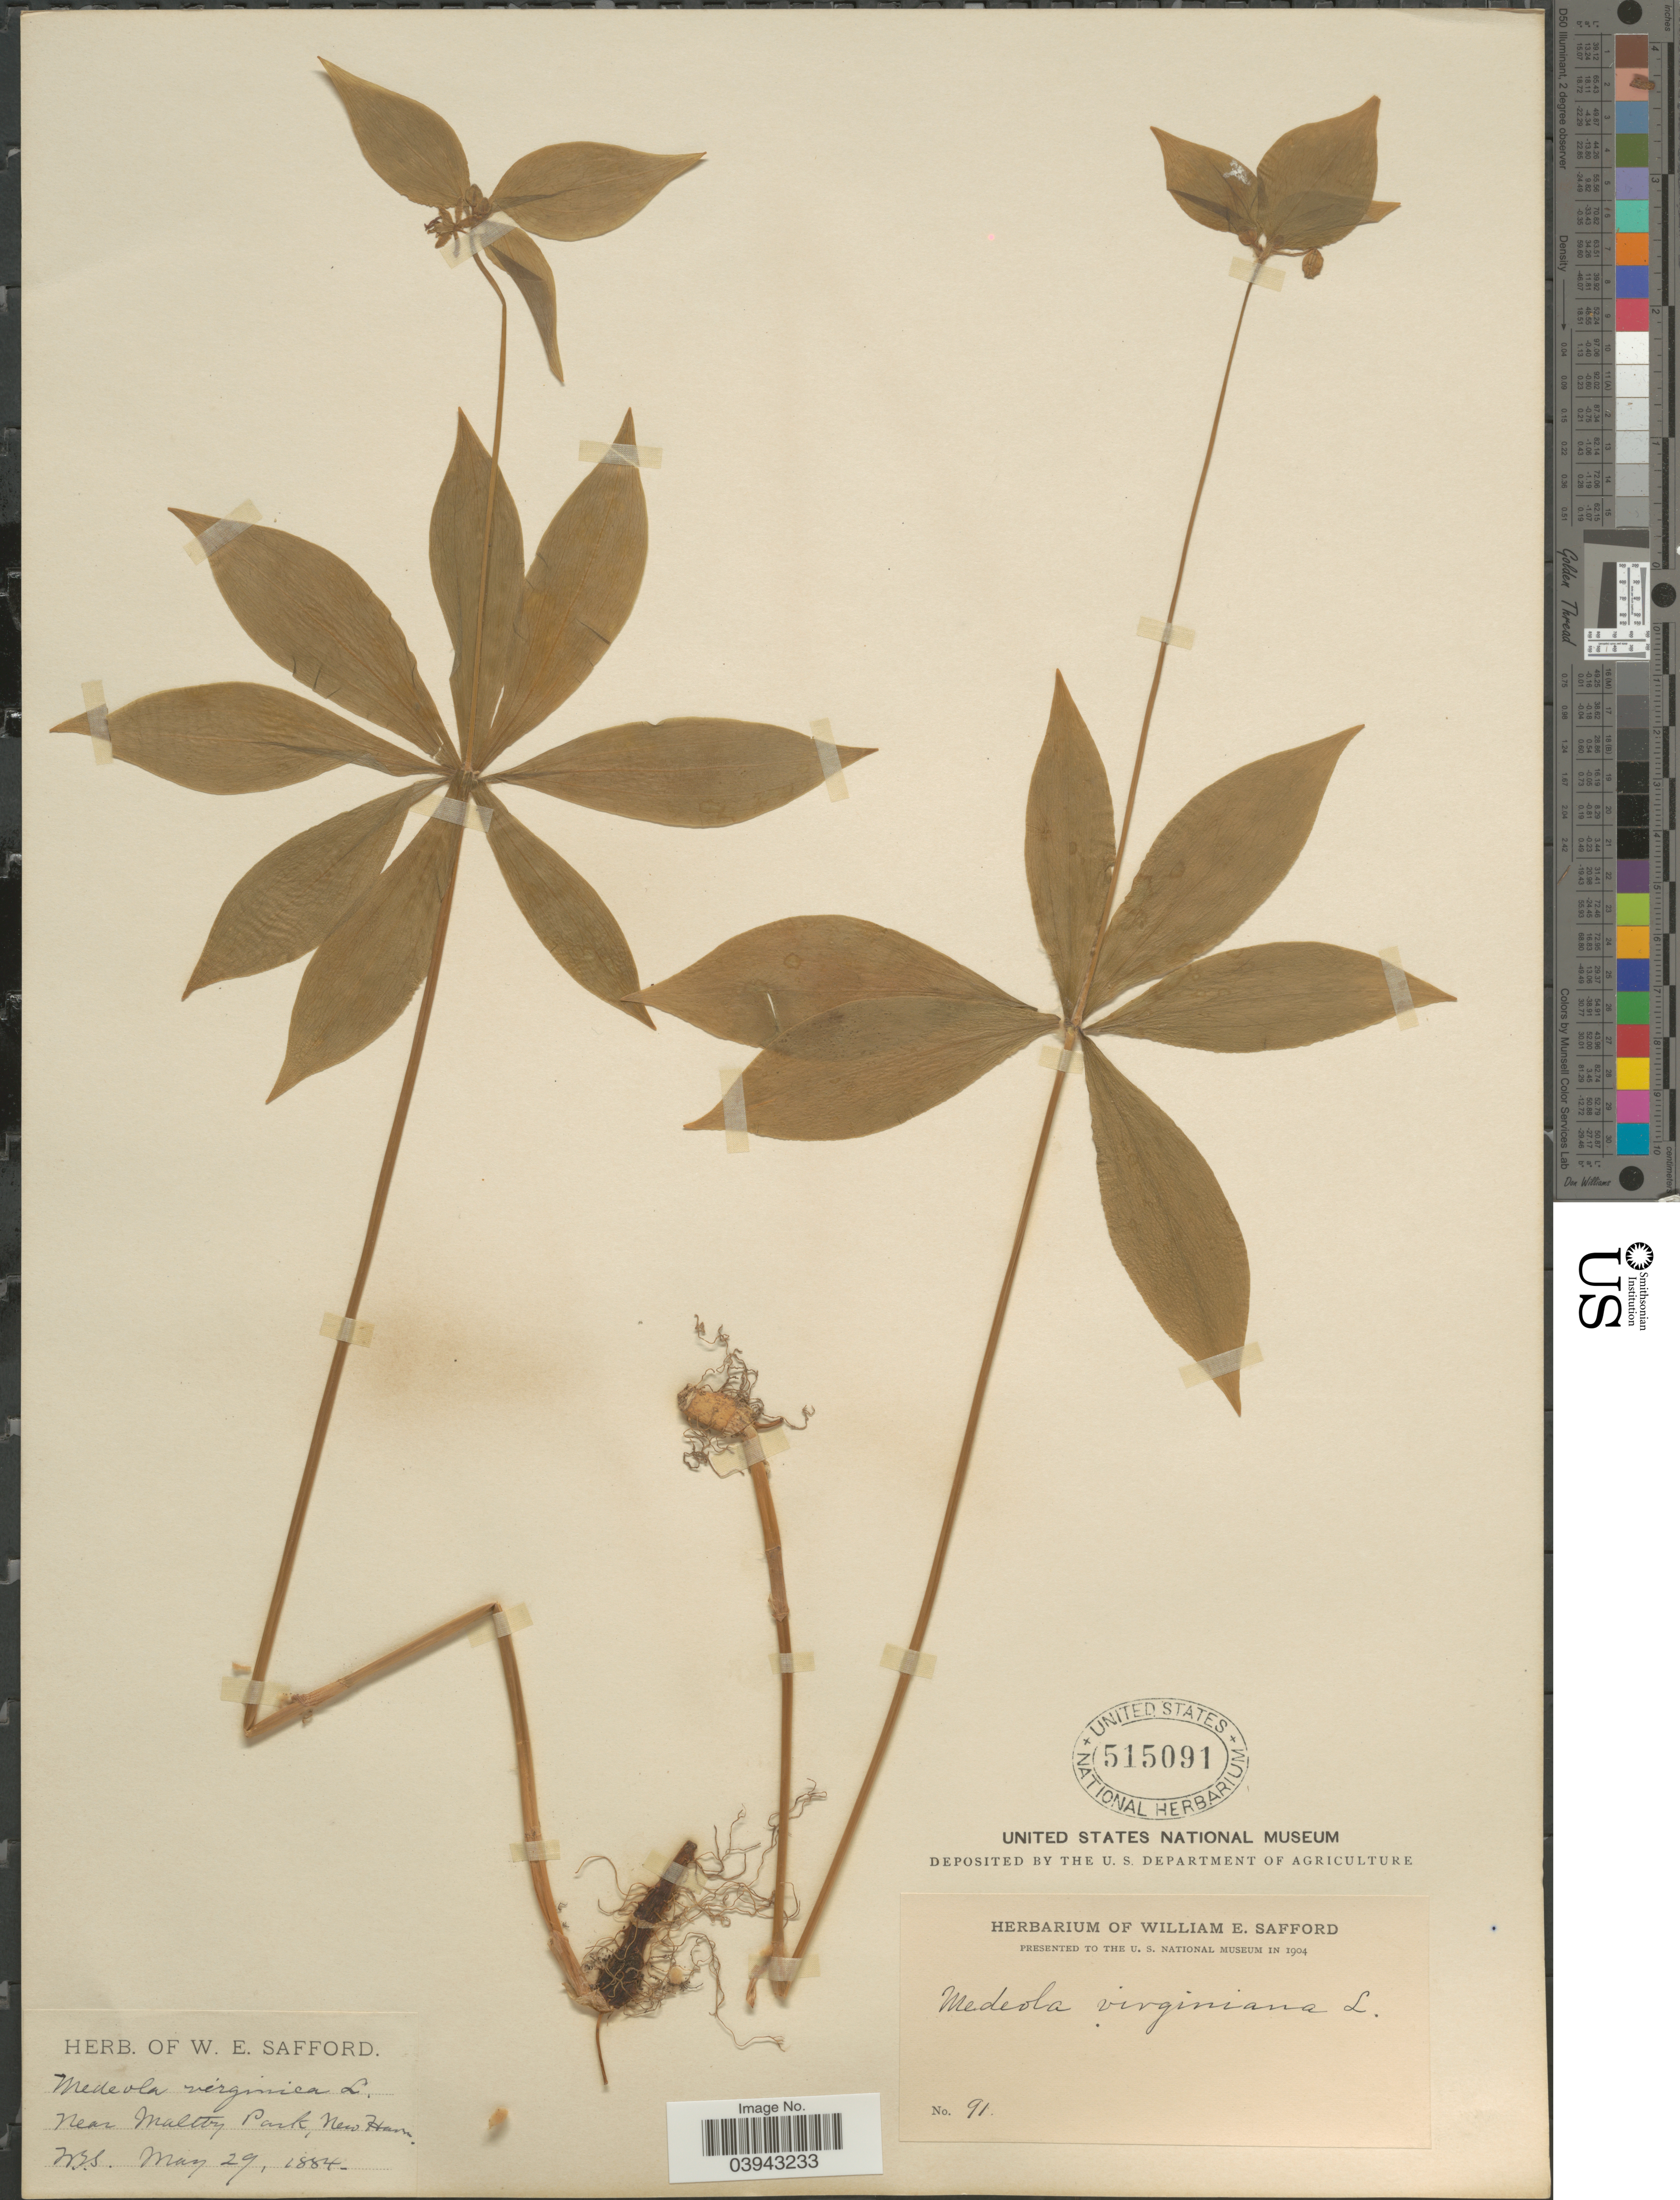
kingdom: Plantae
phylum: Tracheophyta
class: Liliopsida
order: Liliales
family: Liliaceae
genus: Medeola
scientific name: Medeola virginiana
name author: (L.) Desf.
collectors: W. E. Safford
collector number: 91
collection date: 1884-05-29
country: United States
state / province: Connecticut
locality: Near Maltby Park. New Haven.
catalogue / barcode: US 515091